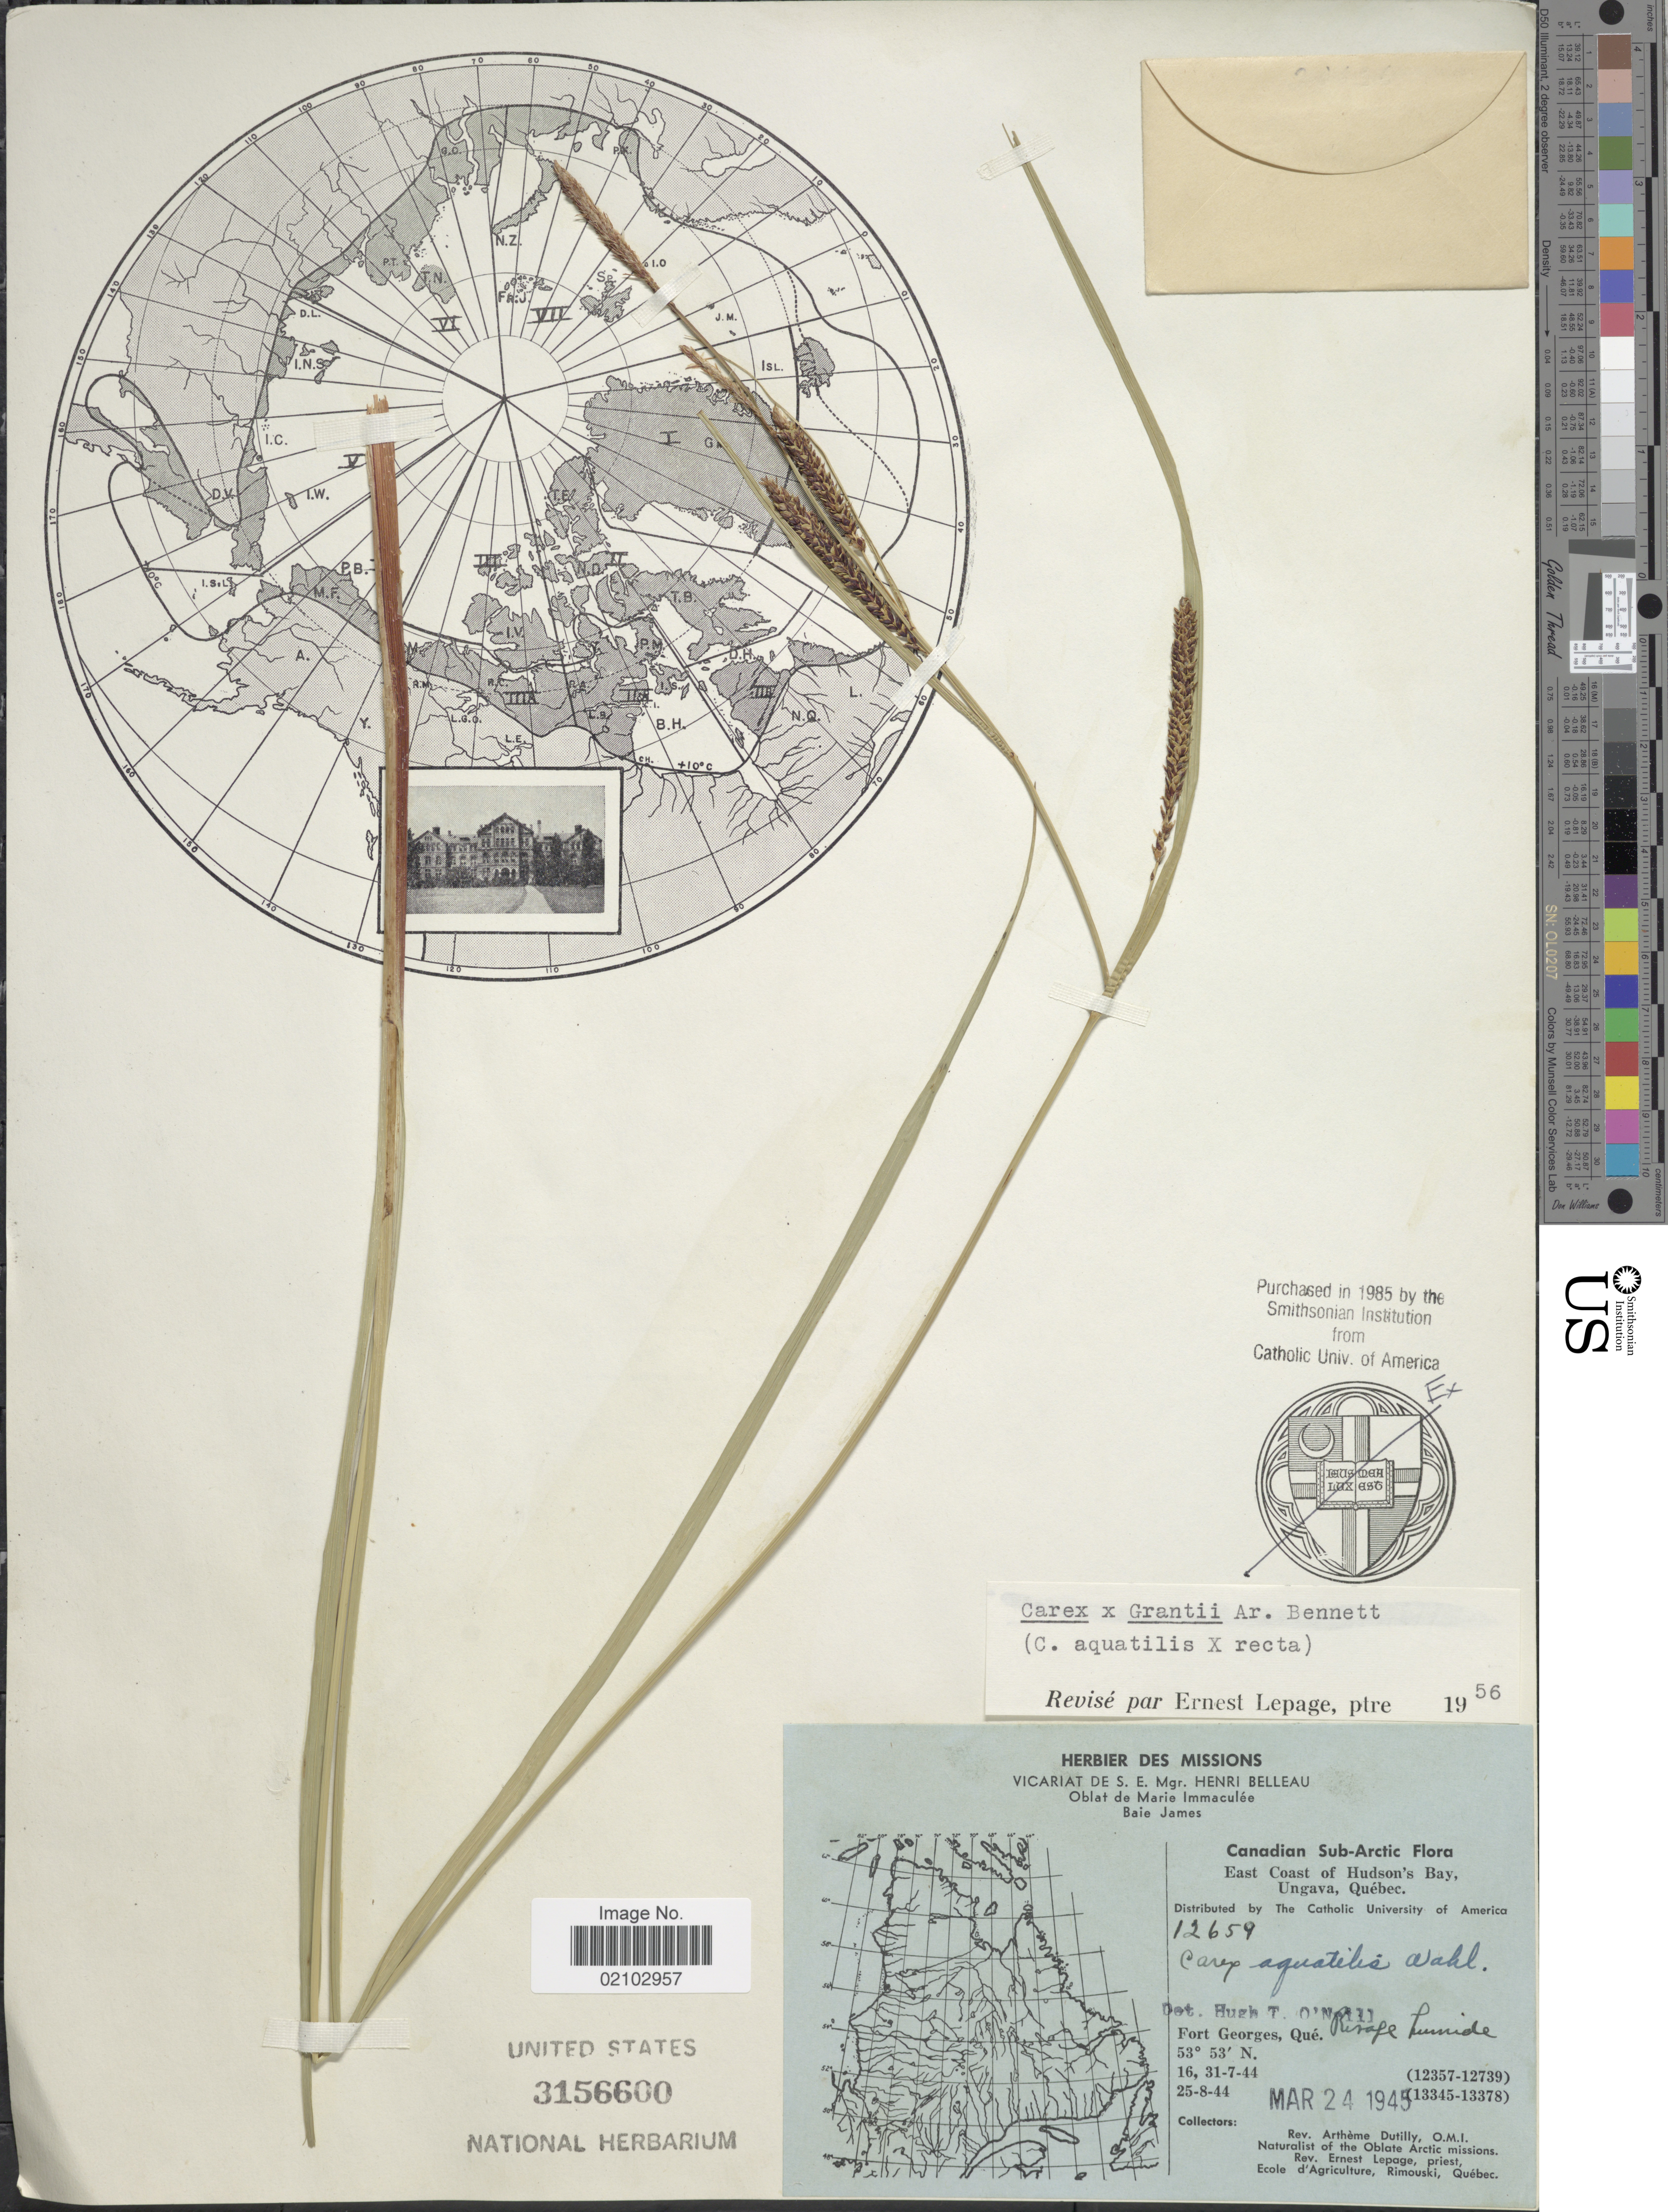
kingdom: Plantae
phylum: Tracheophyta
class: Liliopsida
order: Poales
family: Cyperaceae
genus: Carex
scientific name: Carex aquatilis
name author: Wahlenb.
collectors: A. Dutilly & E. Lepage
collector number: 12659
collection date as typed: Transcribed d/m/y: 16/7/44 to 25/8/44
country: Canada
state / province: Quebec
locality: Canadian Sub-Arctic, East Coast of Hudon's Bay, Ungava, Fort Georges, Rivage humide.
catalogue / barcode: US 3156600